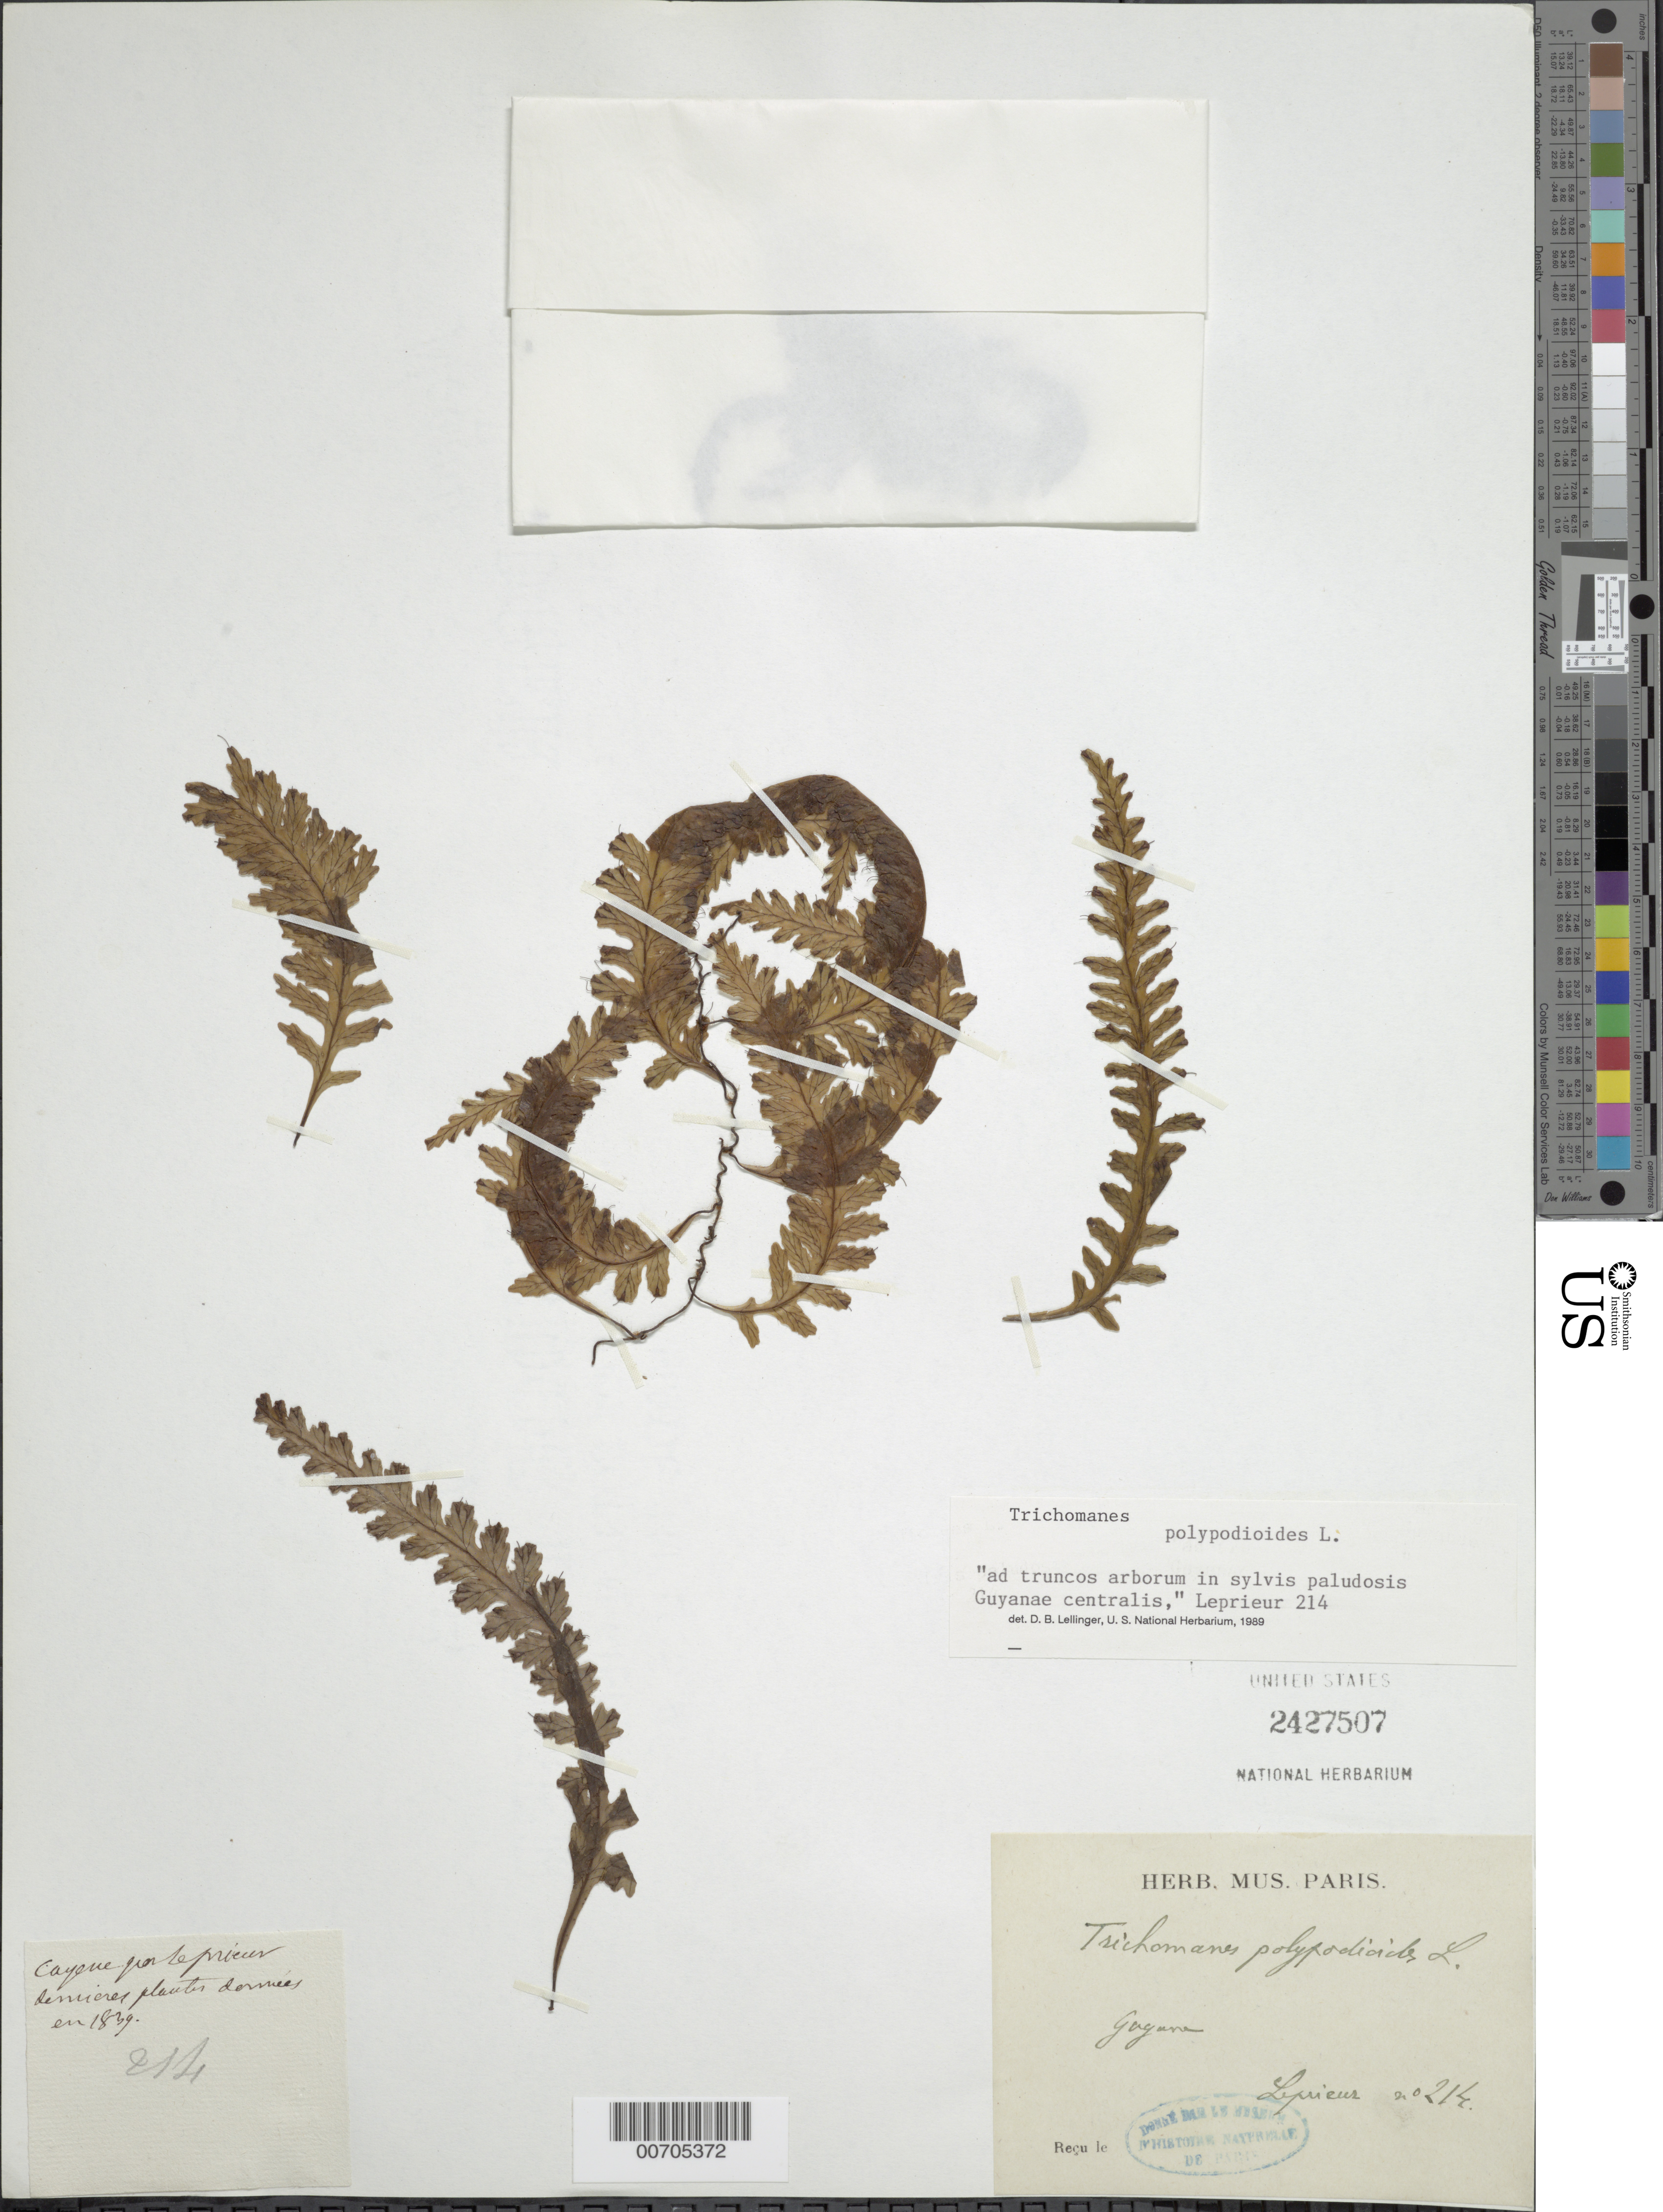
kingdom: Plantae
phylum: Tracheophyta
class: Polypodiopsida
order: Hymenophyllales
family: Hymenophyllaceae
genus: Trichomanes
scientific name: Trichomanes polypodioides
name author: L.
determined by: Lellinger, David B., (BOT), Smithsonian Institution - National Museum of Natural History (UNITED STATES)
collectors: F. M. R. Leprieur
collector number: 214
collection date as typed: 1839 [?]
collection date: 1839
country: French Guiana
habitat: Ad truncos arborum in sylvis paludosis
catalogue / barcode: US 2427507